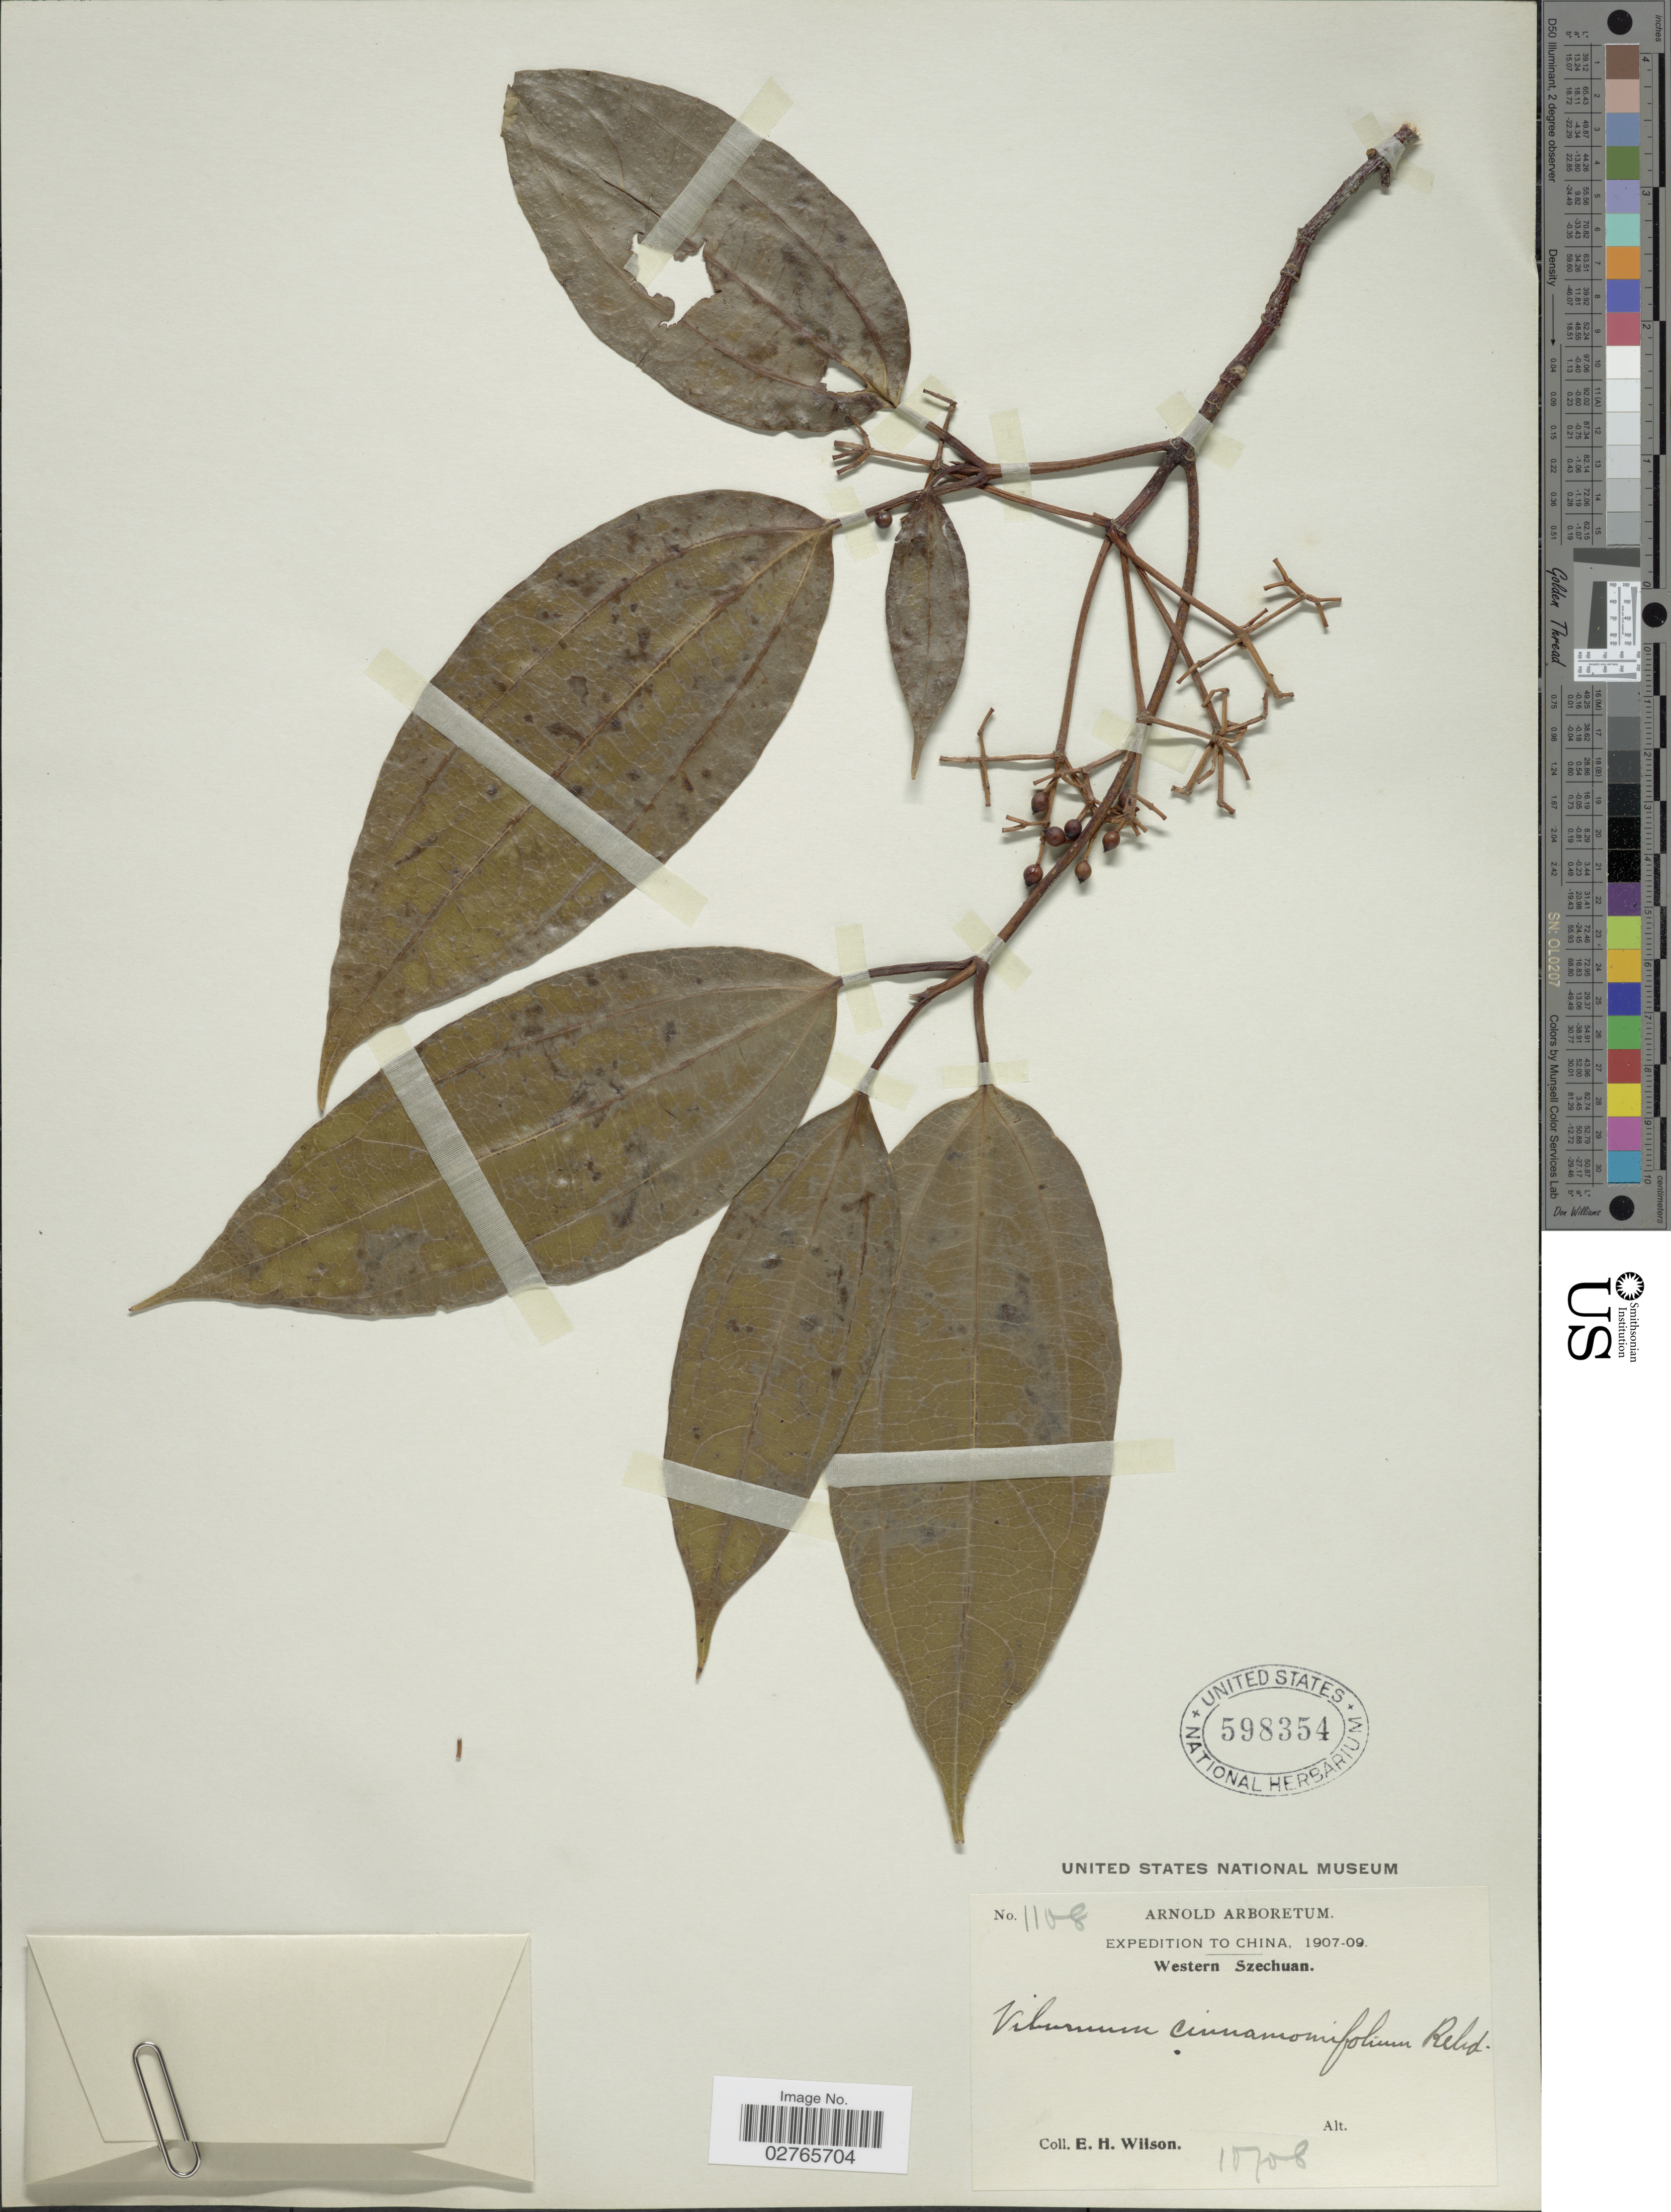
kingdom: Plantae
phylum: Tracheophyta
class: Magnoliopsida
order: Dipsacales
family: Viburnaceae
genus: Viburnum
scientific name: Viburnum cinnamomifolium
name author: Rehder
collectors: E. Wilson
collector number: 1108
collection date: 1908-10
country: China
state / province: Sichuan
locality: Western Szechuan.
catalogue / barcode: US 598354